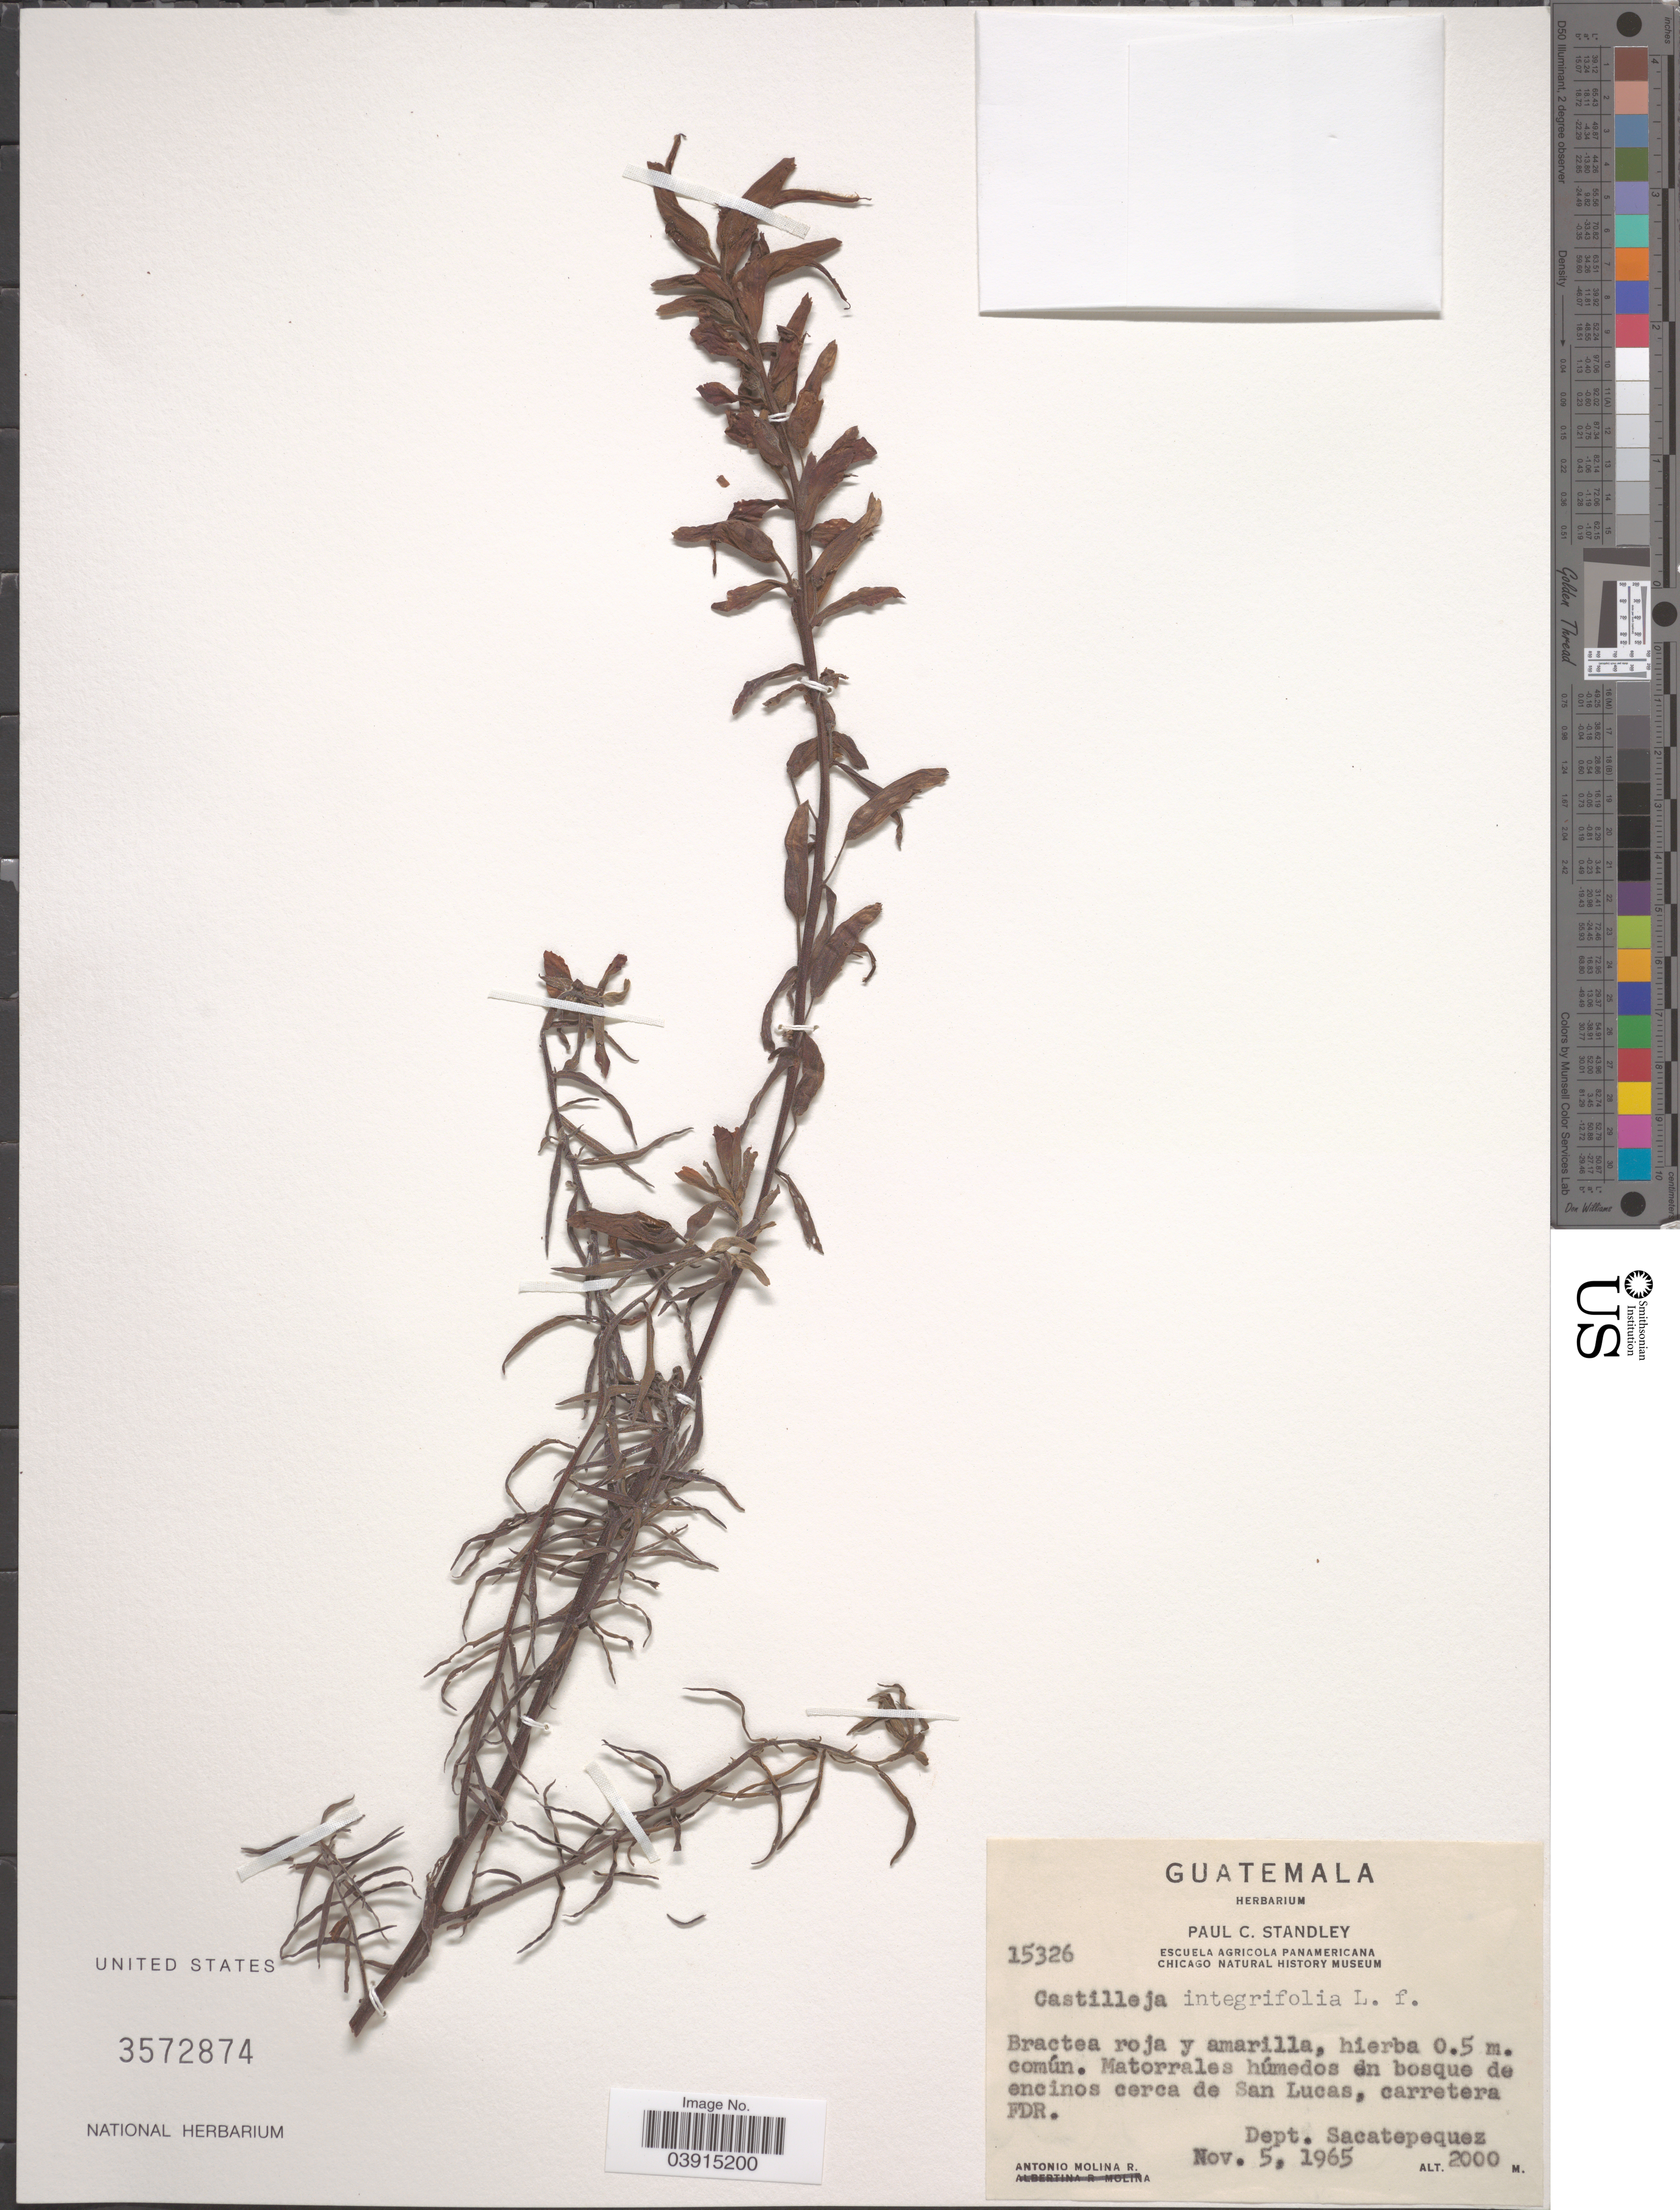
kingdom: Plantae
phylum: Tracheophyta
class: Magnoliopsida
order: Lamiales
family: Orobanchaceae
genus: Castilleja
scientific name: Castilleja integrifolia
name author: L. f.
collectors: A. Molina R.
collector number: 15326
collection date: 1965-11-05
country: Guatemala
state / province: Sacatepequez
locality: Matorrales húmedos en bosque de encinos cerca de San Lucas, carretera FDR. Dept. Sacatepequez.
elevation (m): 2000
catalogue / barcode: US 3572874